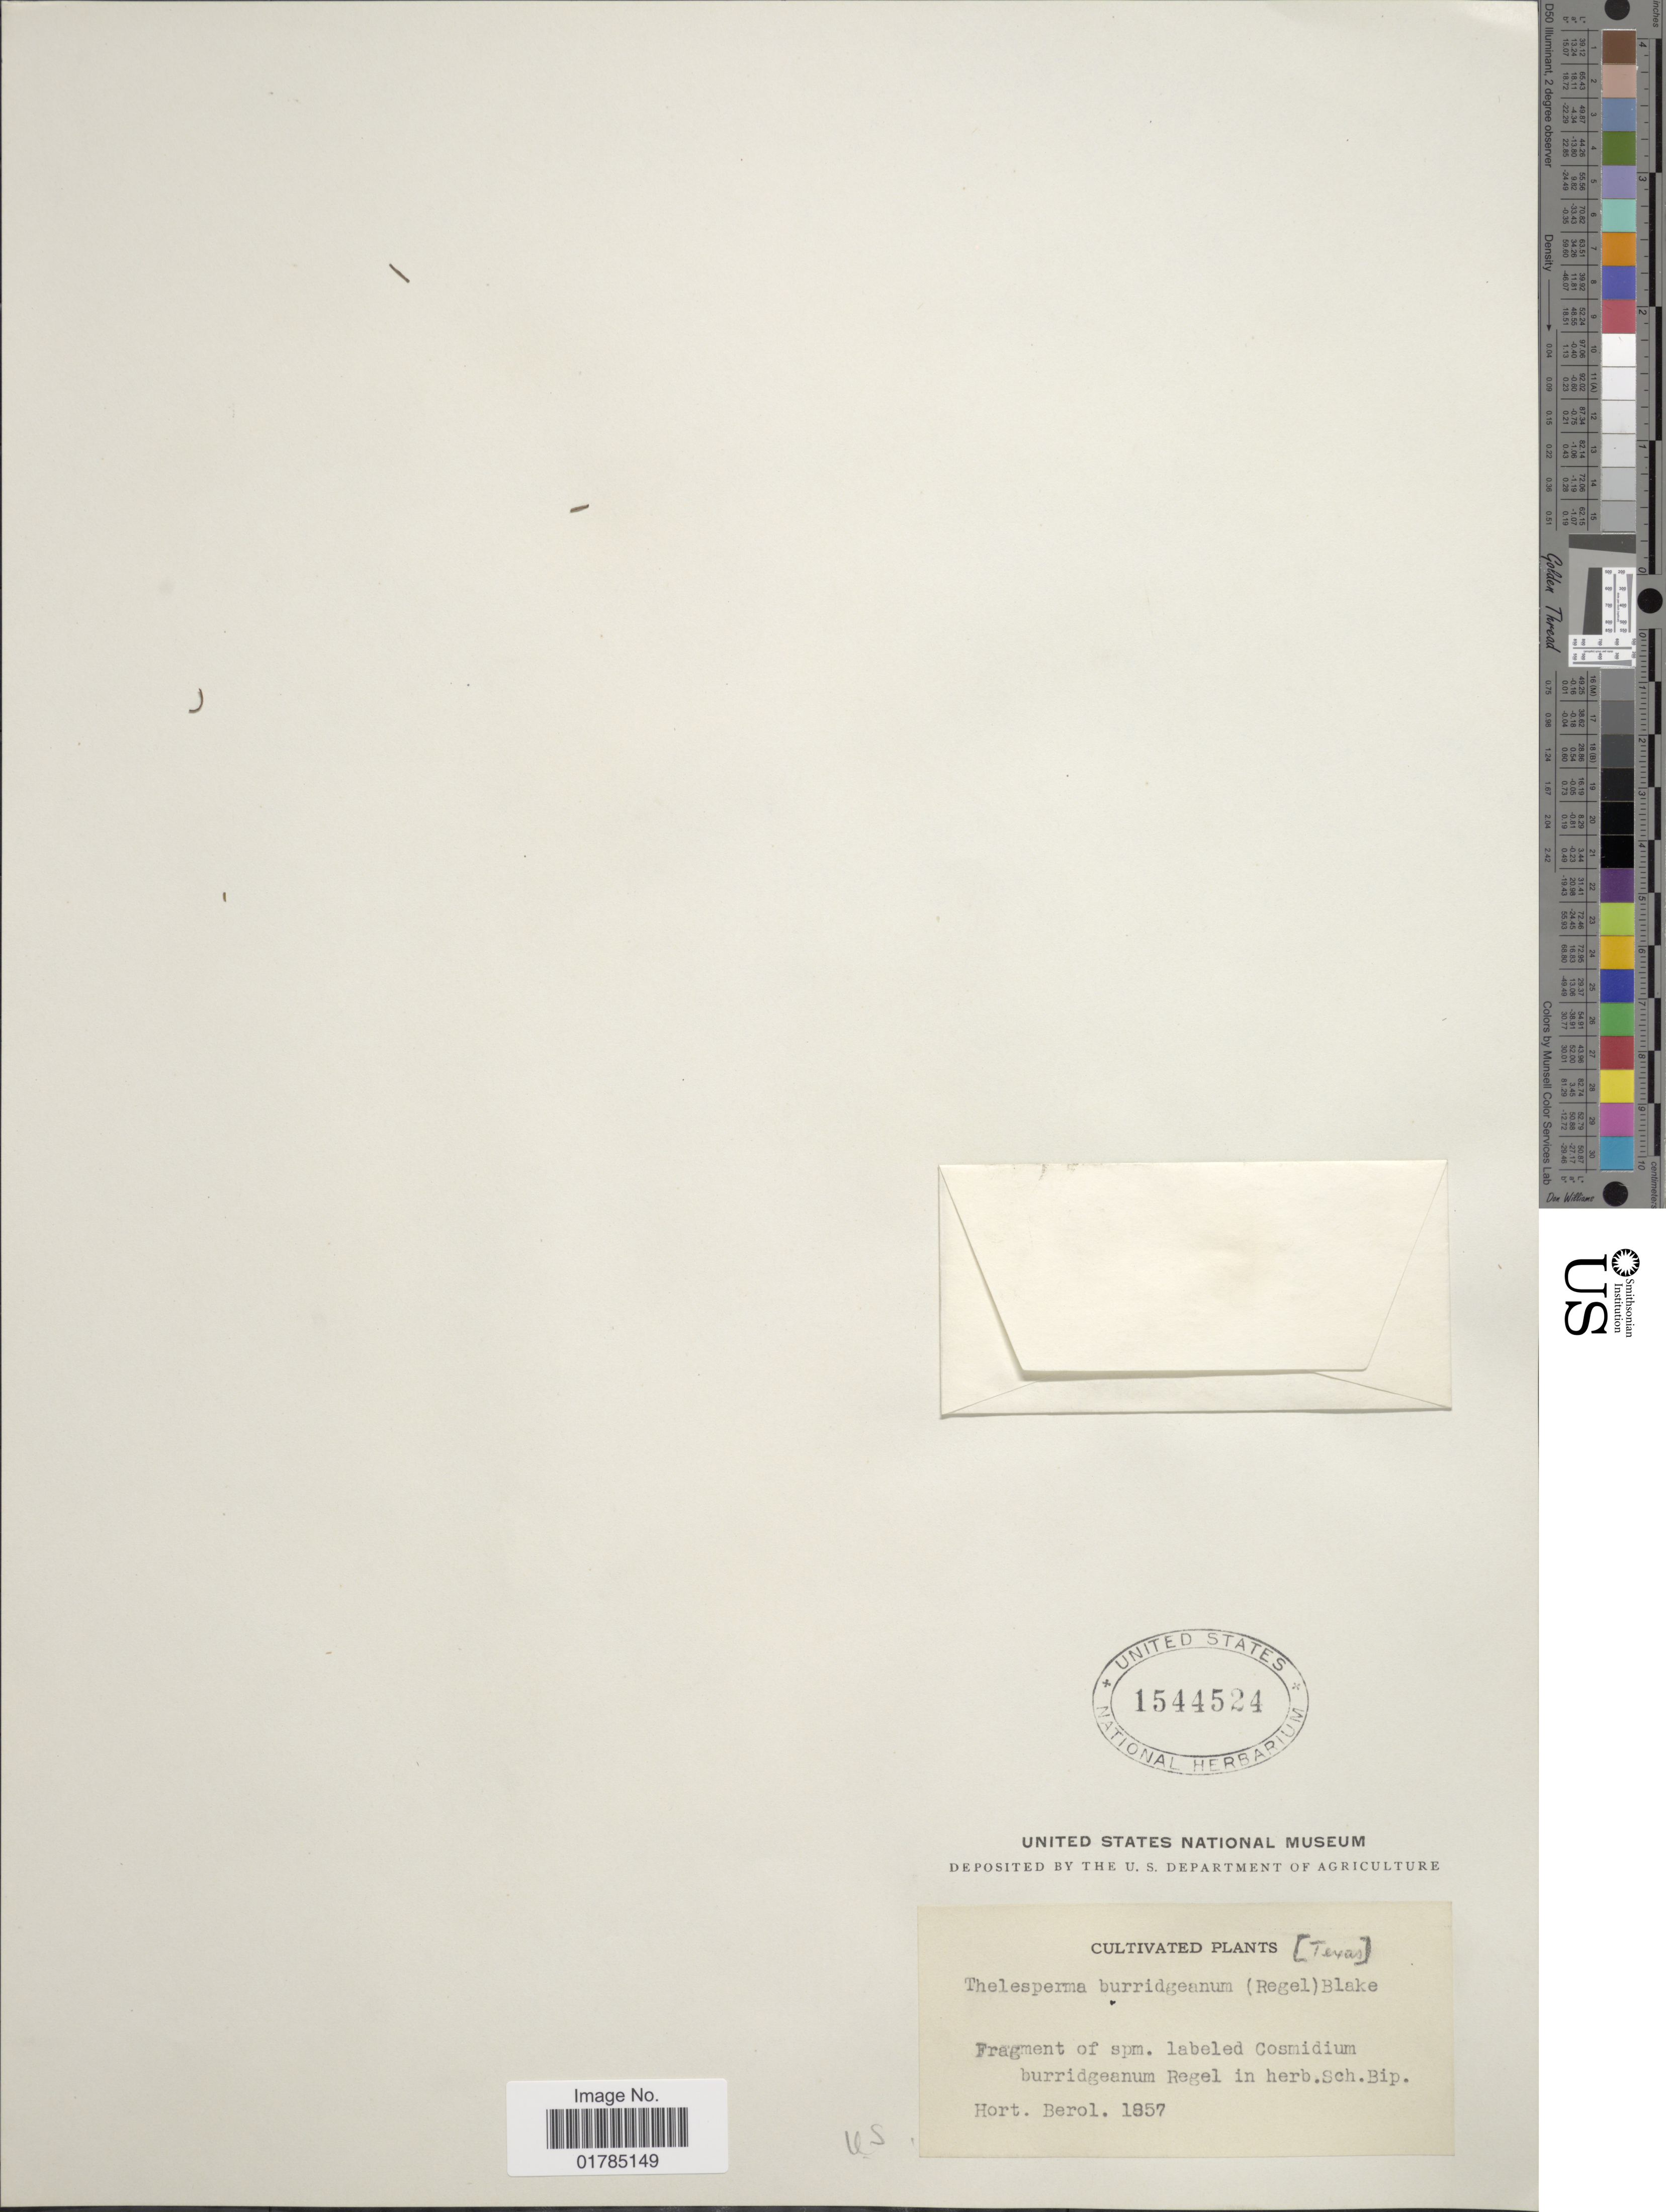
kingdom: Plantae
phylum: Tracheophyta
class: Magnoliopsida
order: Asterales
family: Asteraceae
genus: Thelesperma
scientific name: Thelesperma burridgeanum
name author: S.F. Blake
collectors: Hort. Berol.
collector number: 1857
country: United States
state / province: Texas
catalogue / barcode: US 1544524